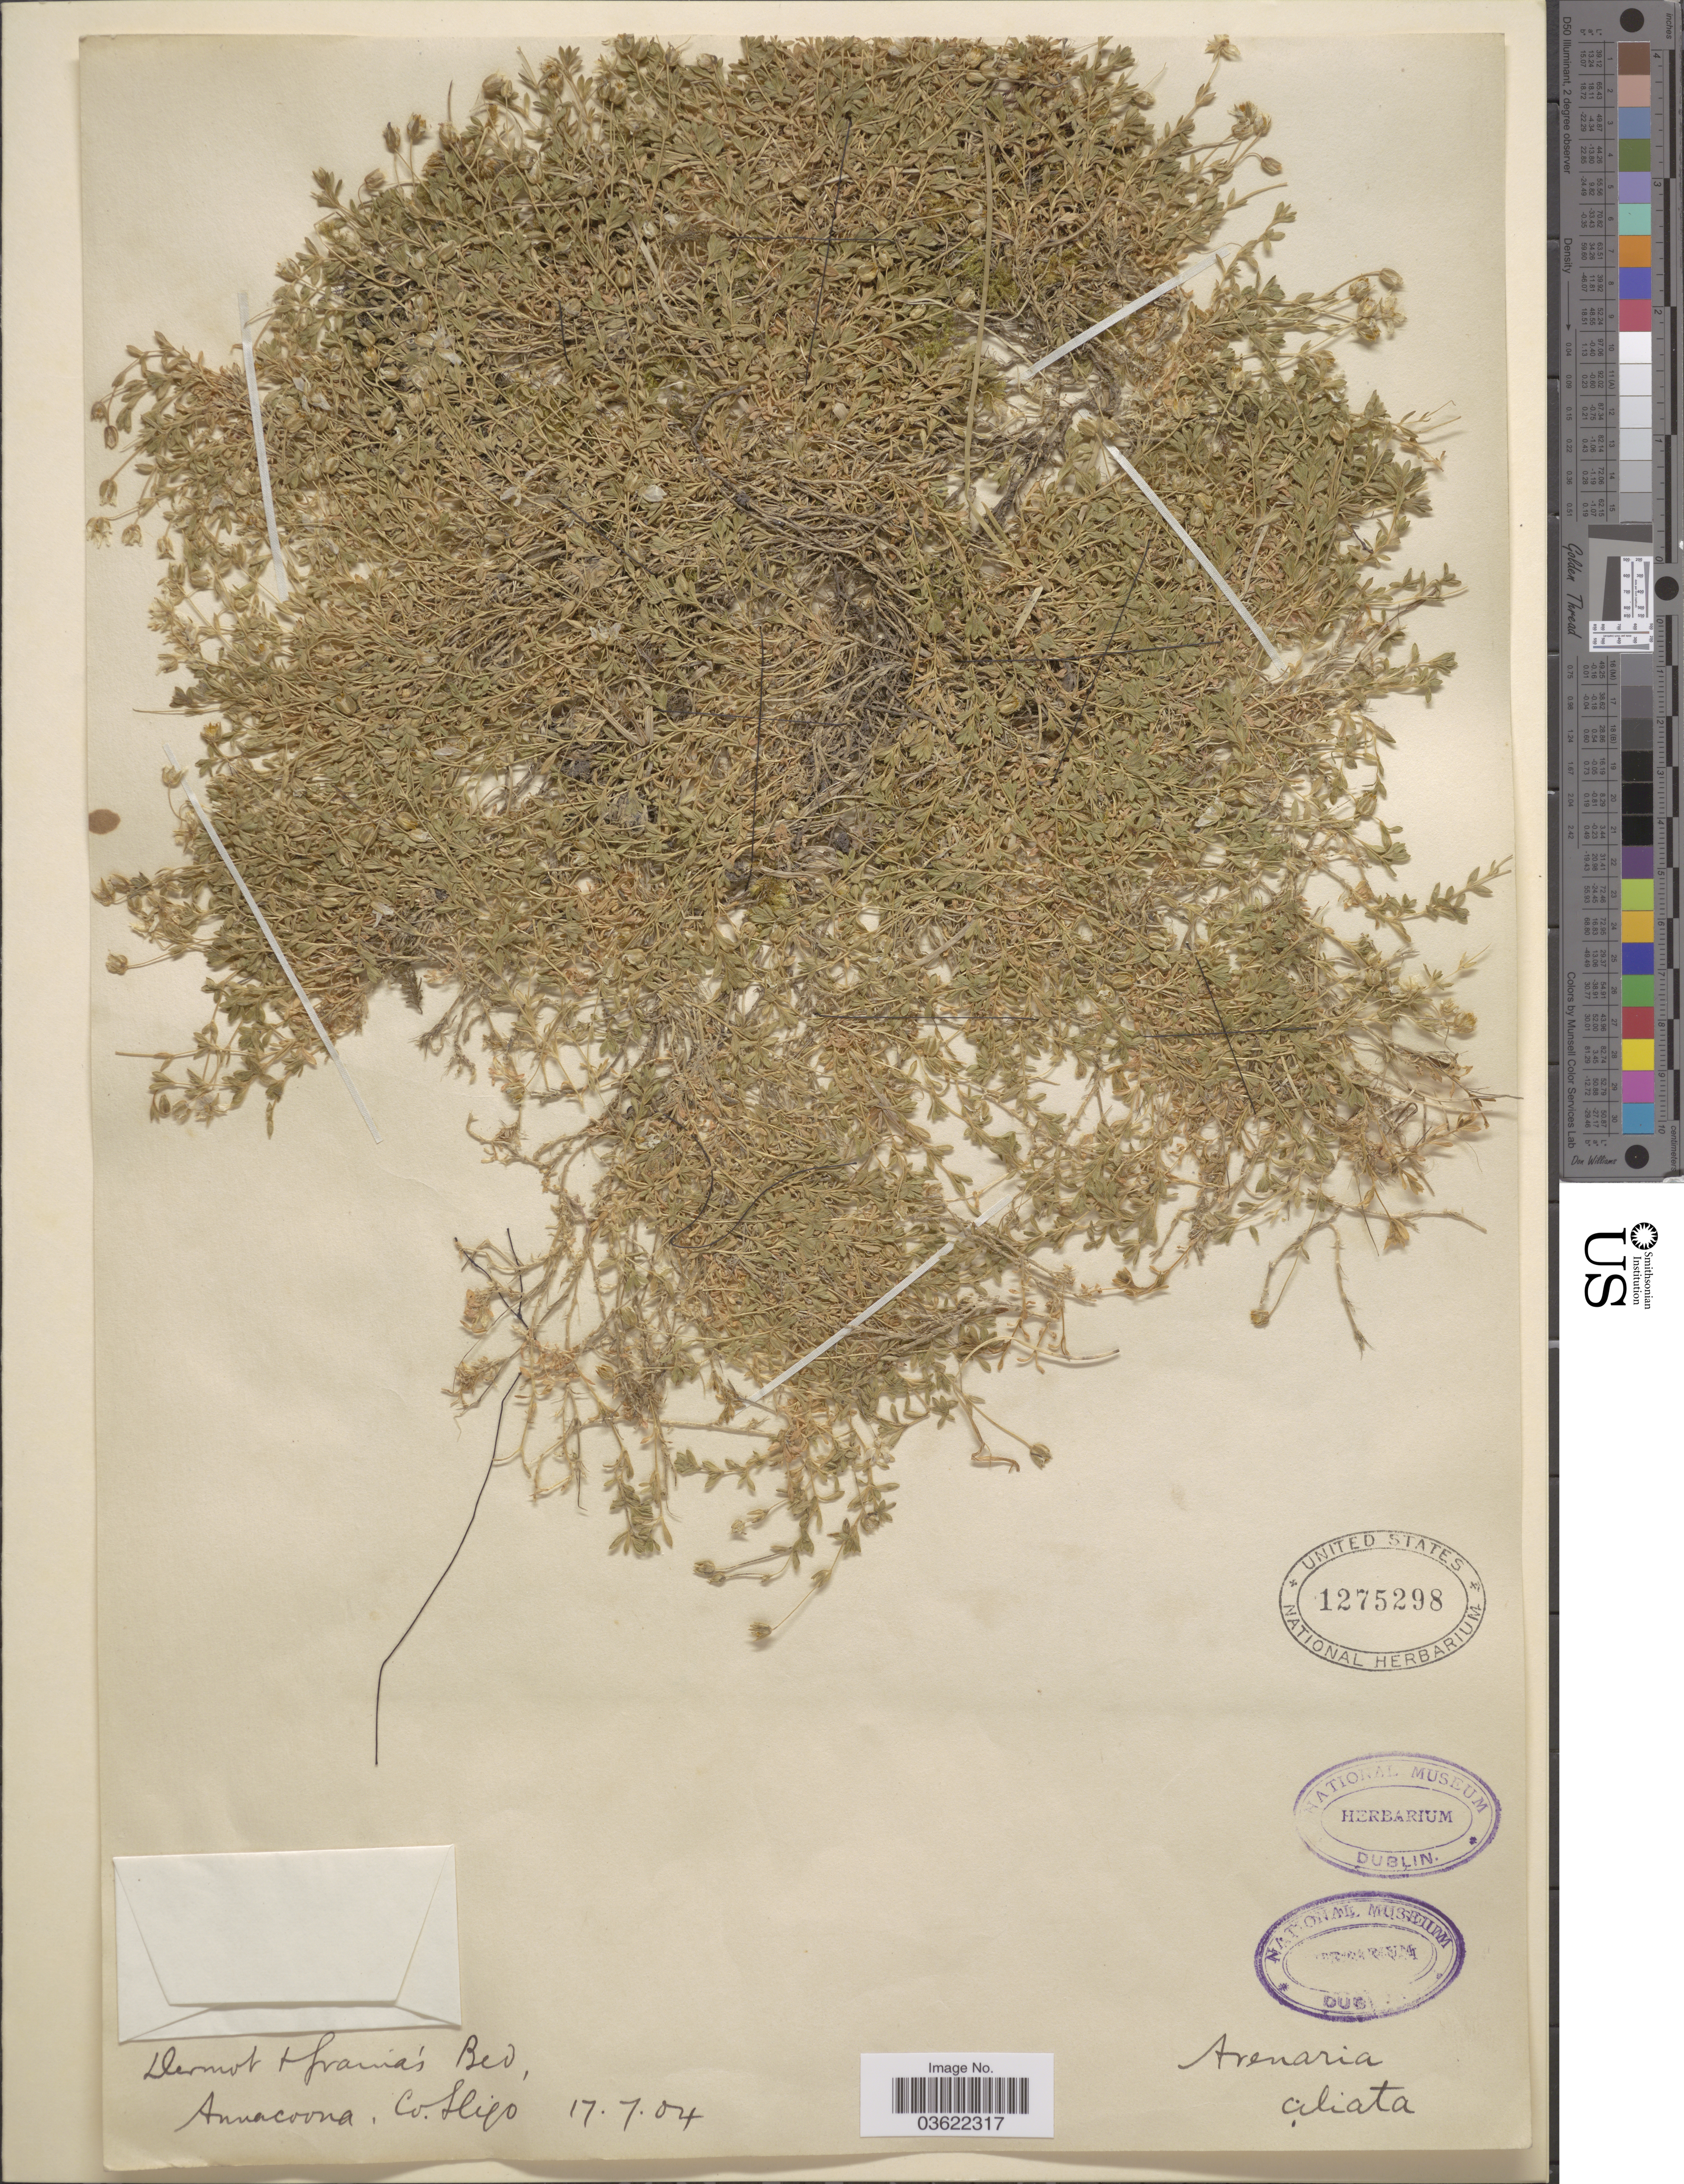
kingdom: Plantae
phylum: Tracheophyta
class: Magnoliopsida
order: Caryophyllales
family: Caryophyllaceae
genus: Arenaria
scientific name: Arenaria ciliata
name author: L.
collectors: Ex herb. National Museum Dublin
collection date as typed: Transcribed d/m/y: 17/7/4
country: Ireland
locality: Annacoona, Co. Sligo.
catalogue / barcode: US 1275298